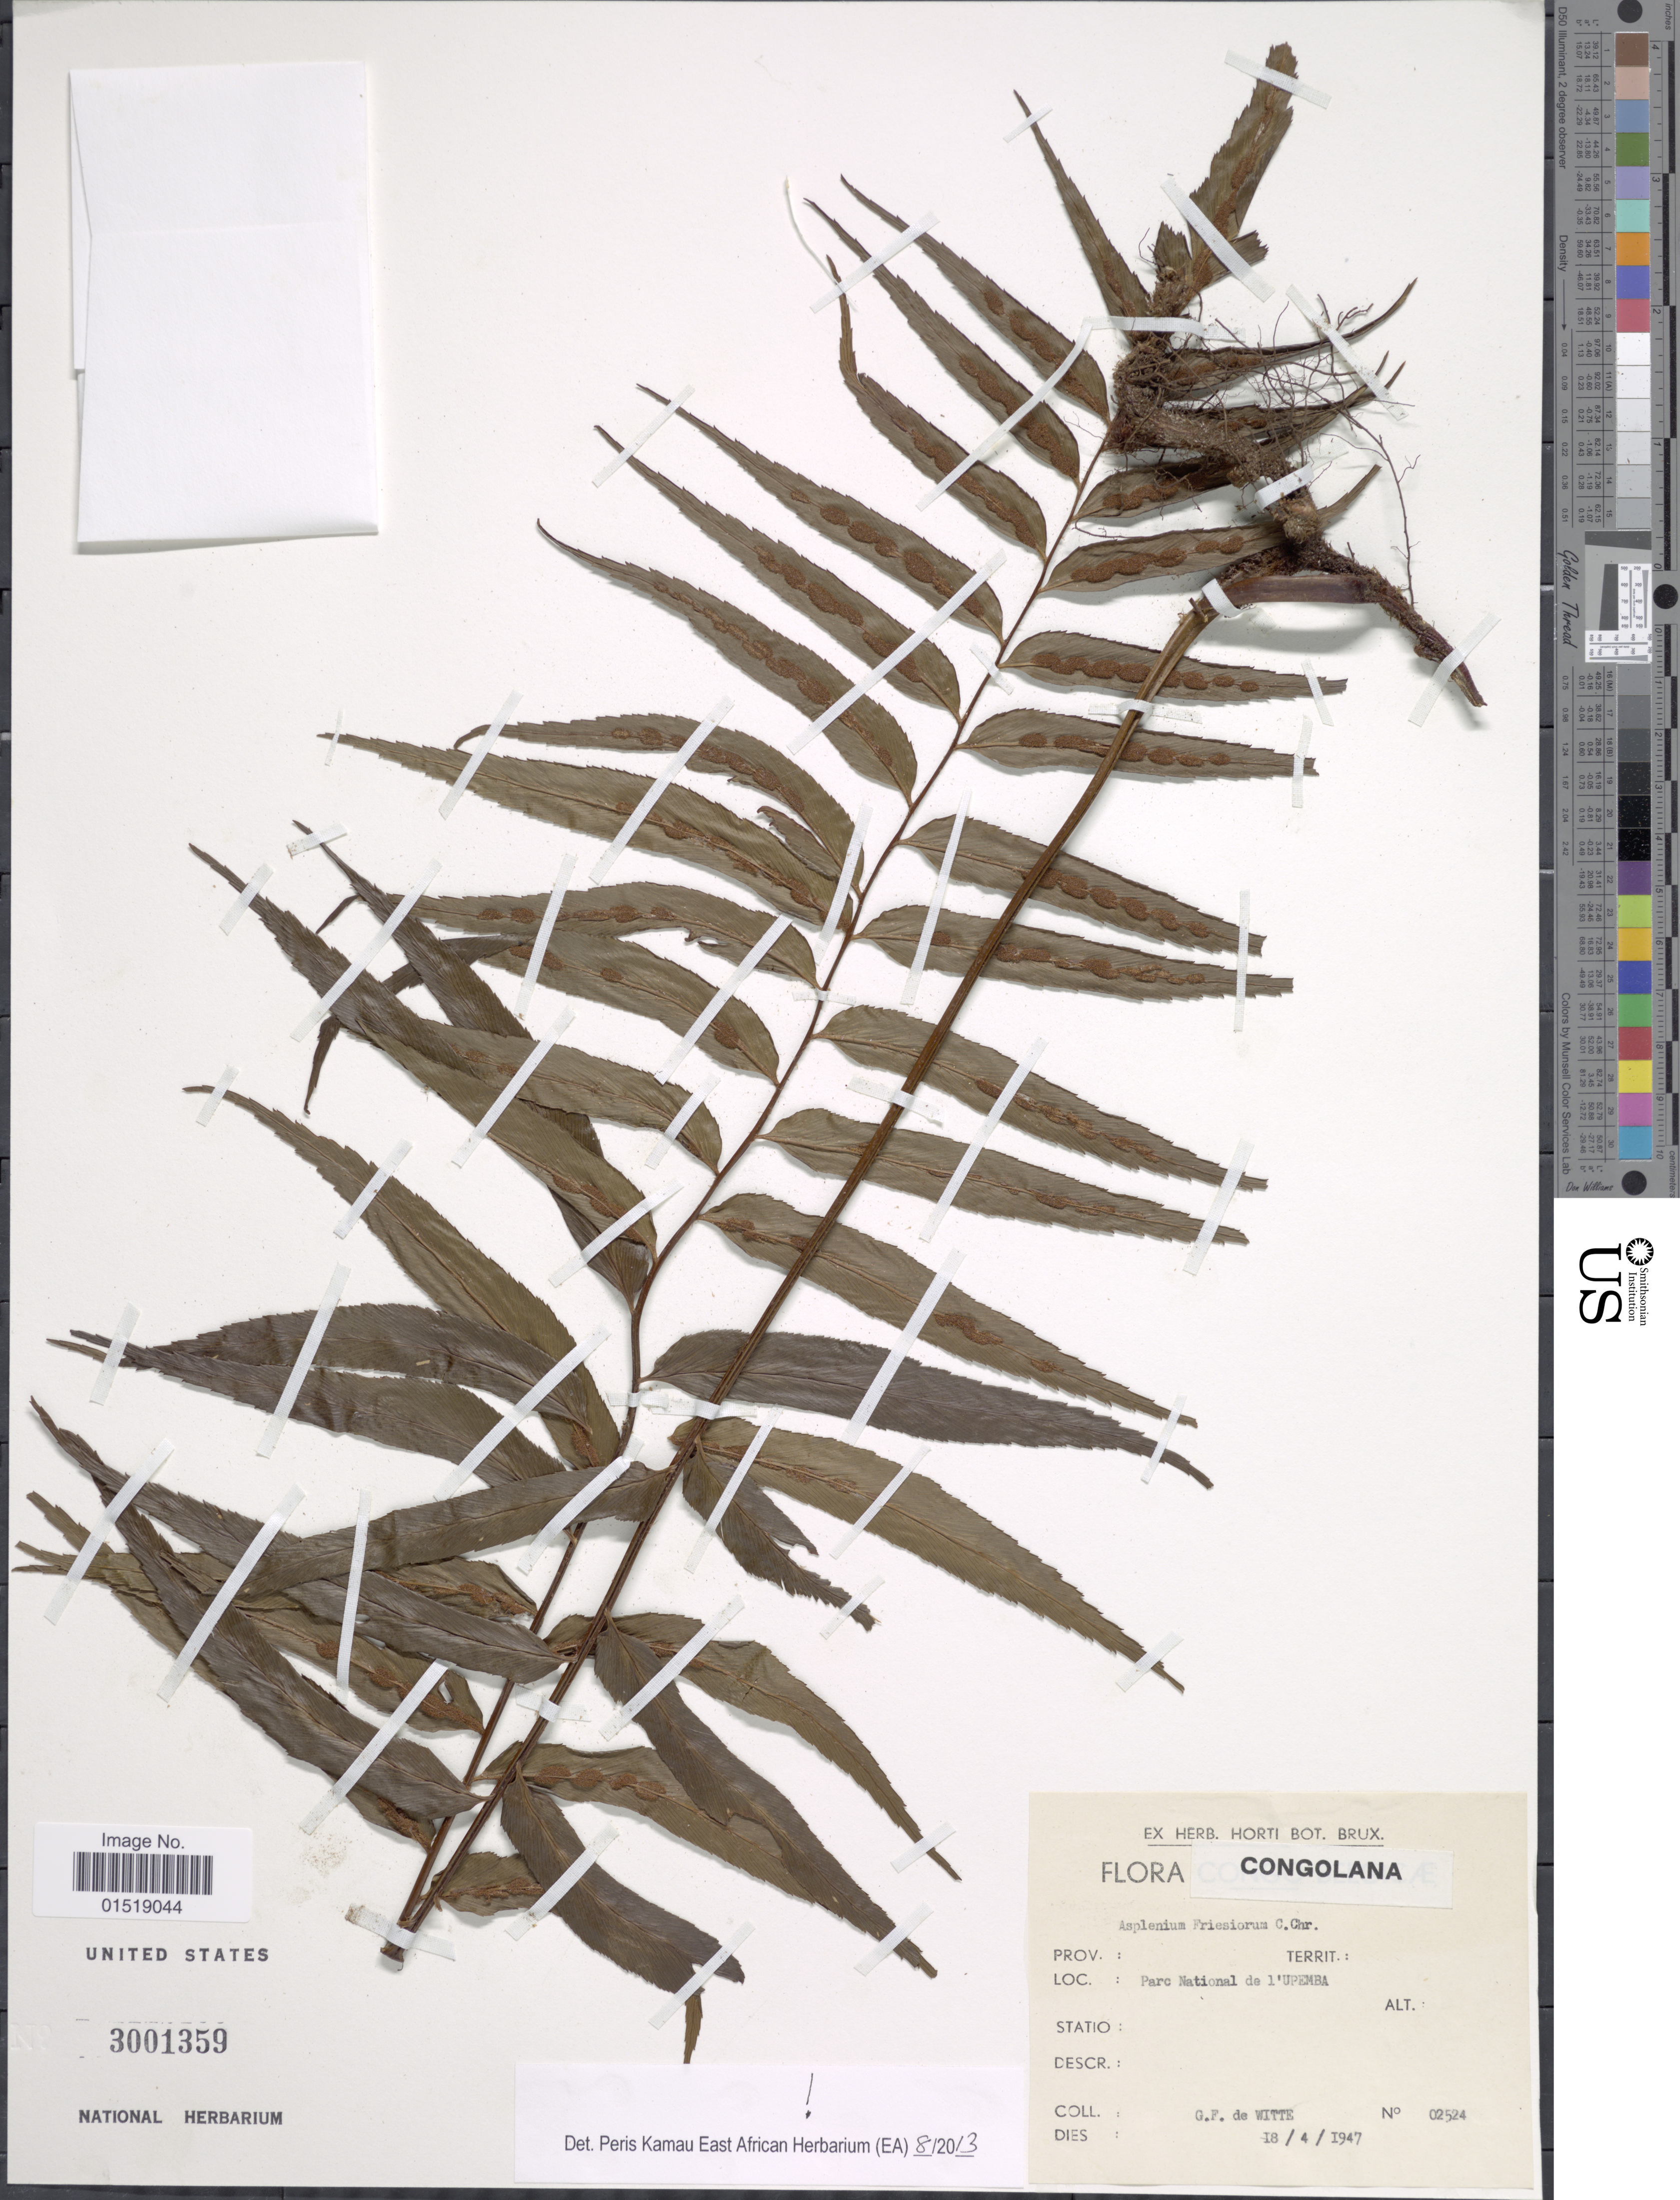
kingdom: Plantae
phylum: Tracheophyta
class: Polypodiopsida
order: Polypodiales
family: Aspleniaceae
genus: Asplenium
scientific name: Asplenium friesiorum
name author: C. Chr.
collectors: G. F. Witte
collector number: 02524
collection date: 1947-04-18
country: Congo, Democratic Republic of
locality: Congolana. Parc National de l'Upemba.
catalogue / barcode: US 3001359